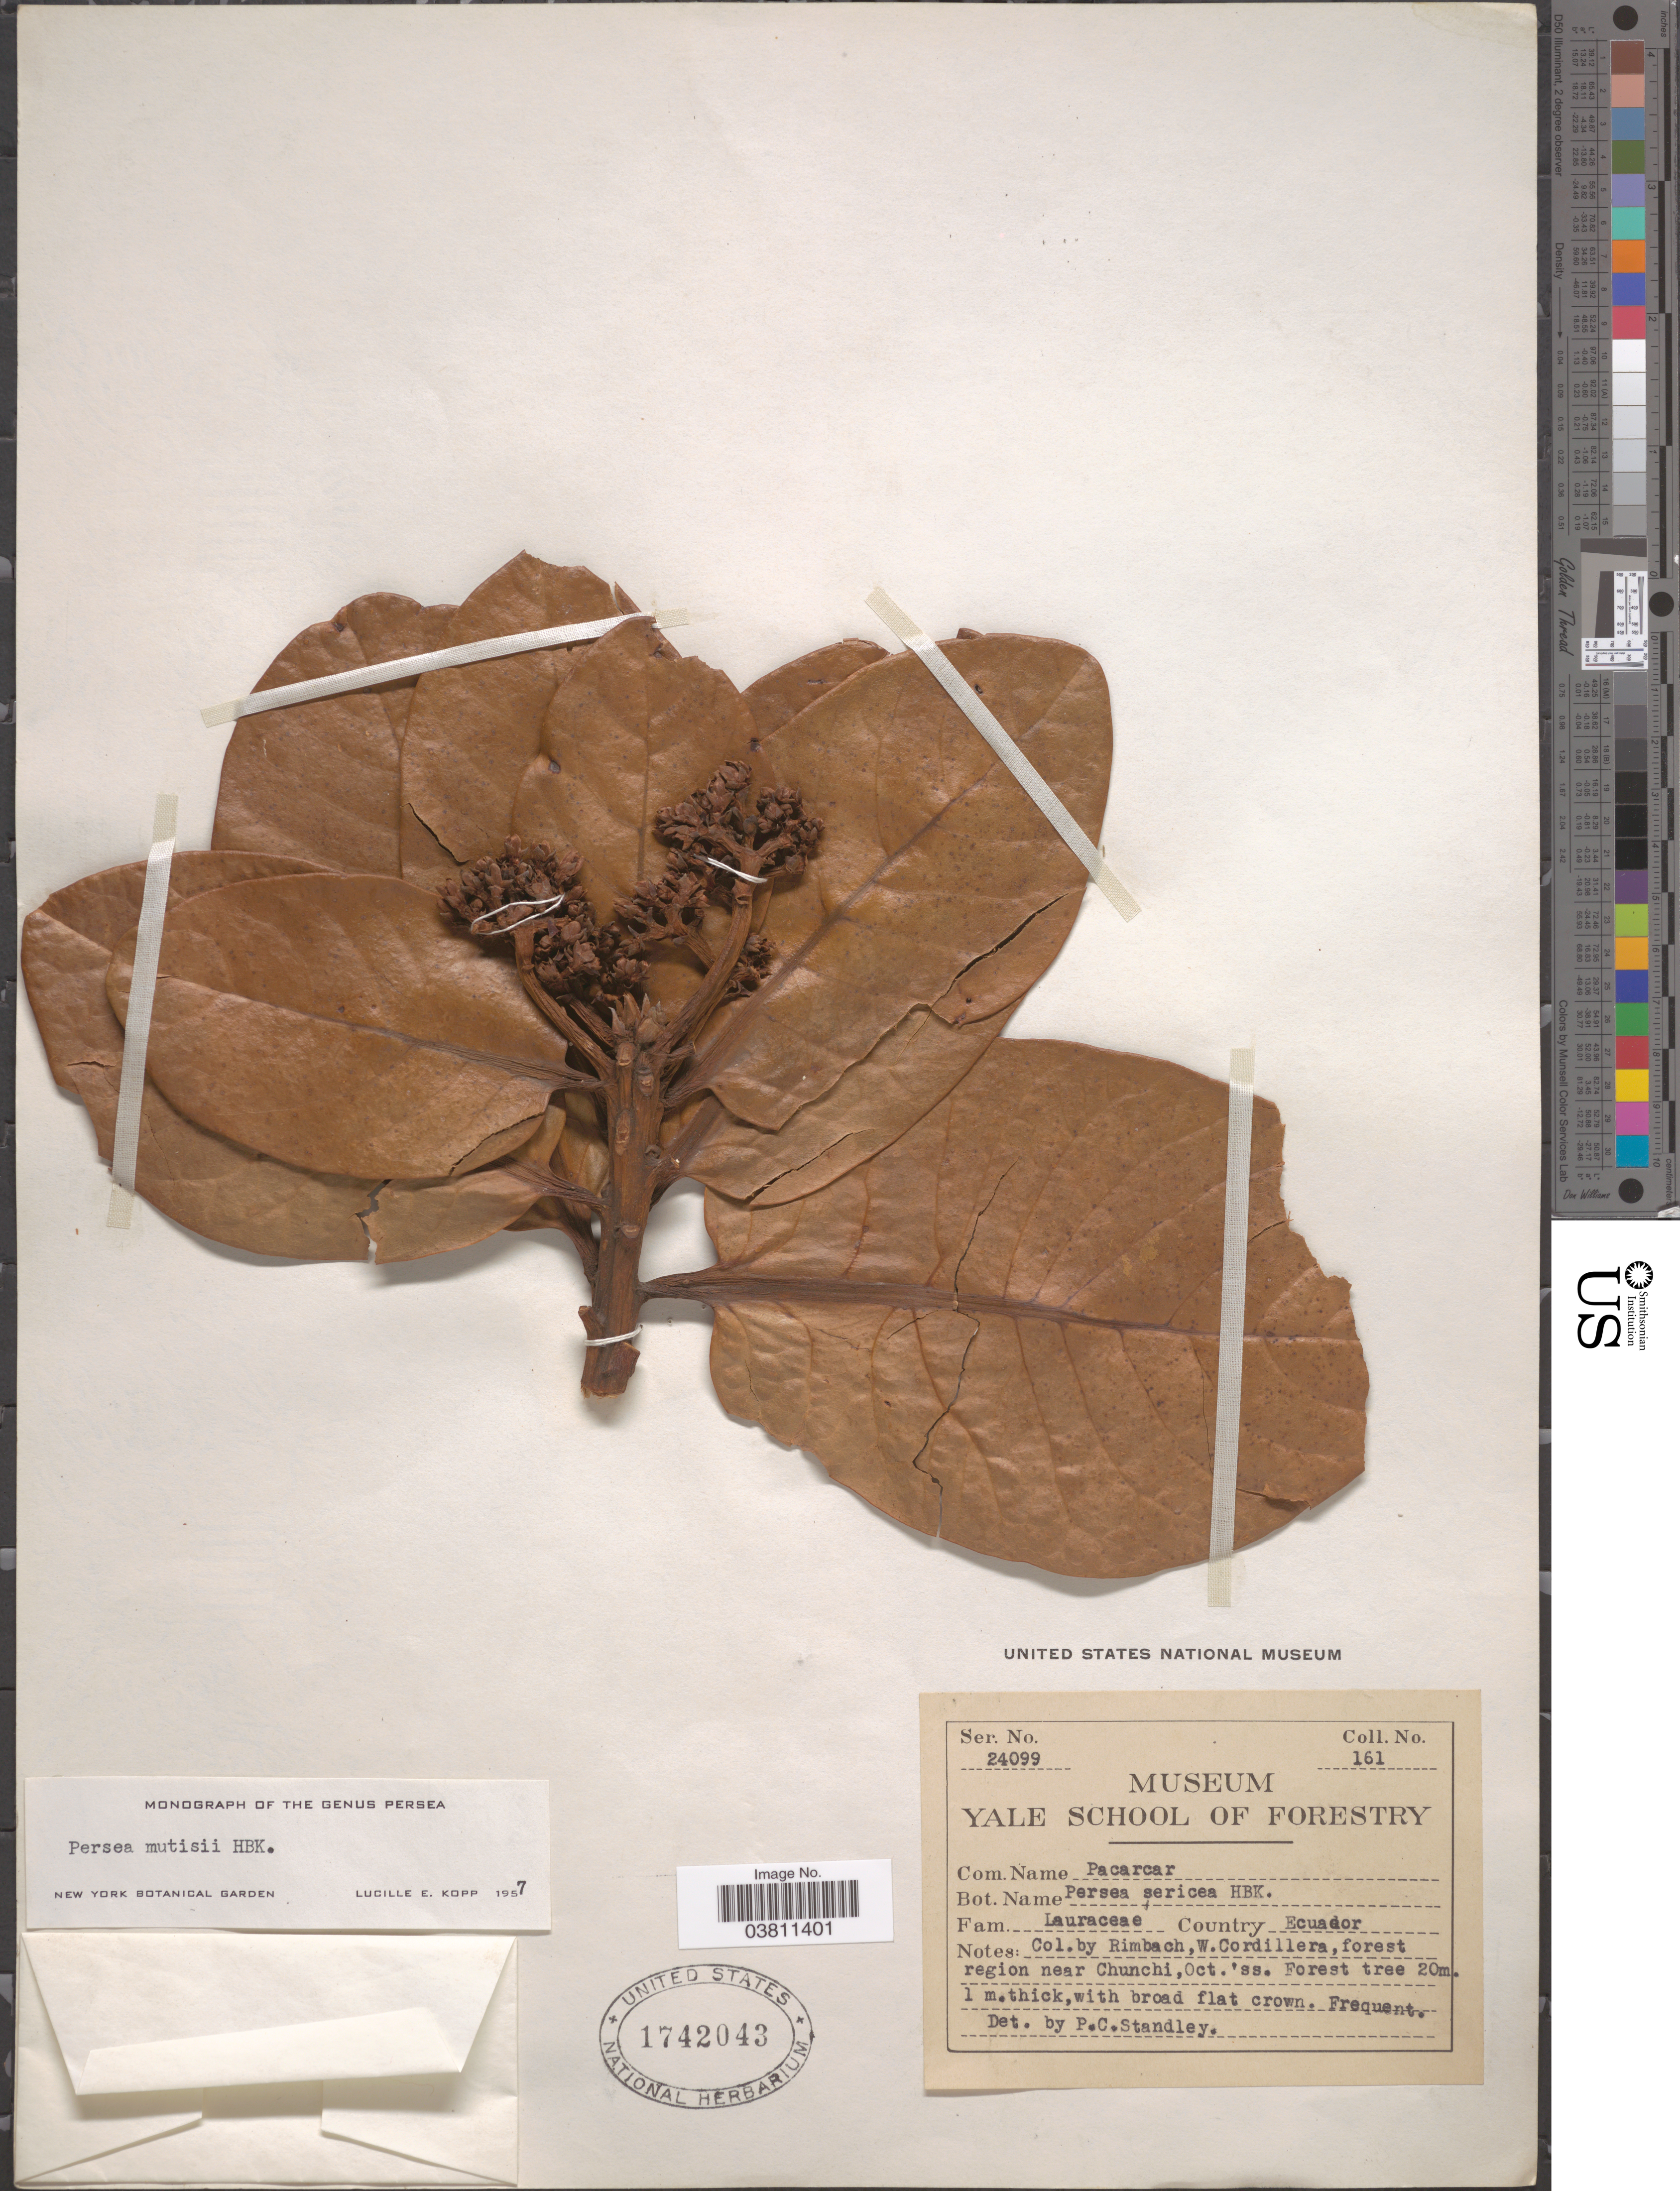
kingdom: Plantae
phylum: Tracheophyta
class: Magnoliopsida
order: Laurales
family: Lauraceae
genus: Persea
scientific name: Persea mutisii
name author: Kunth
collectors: Rimbach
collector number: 161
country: Ecuador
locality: W.Cordillera, forest region near Chunchi.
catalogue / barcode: US 1742043